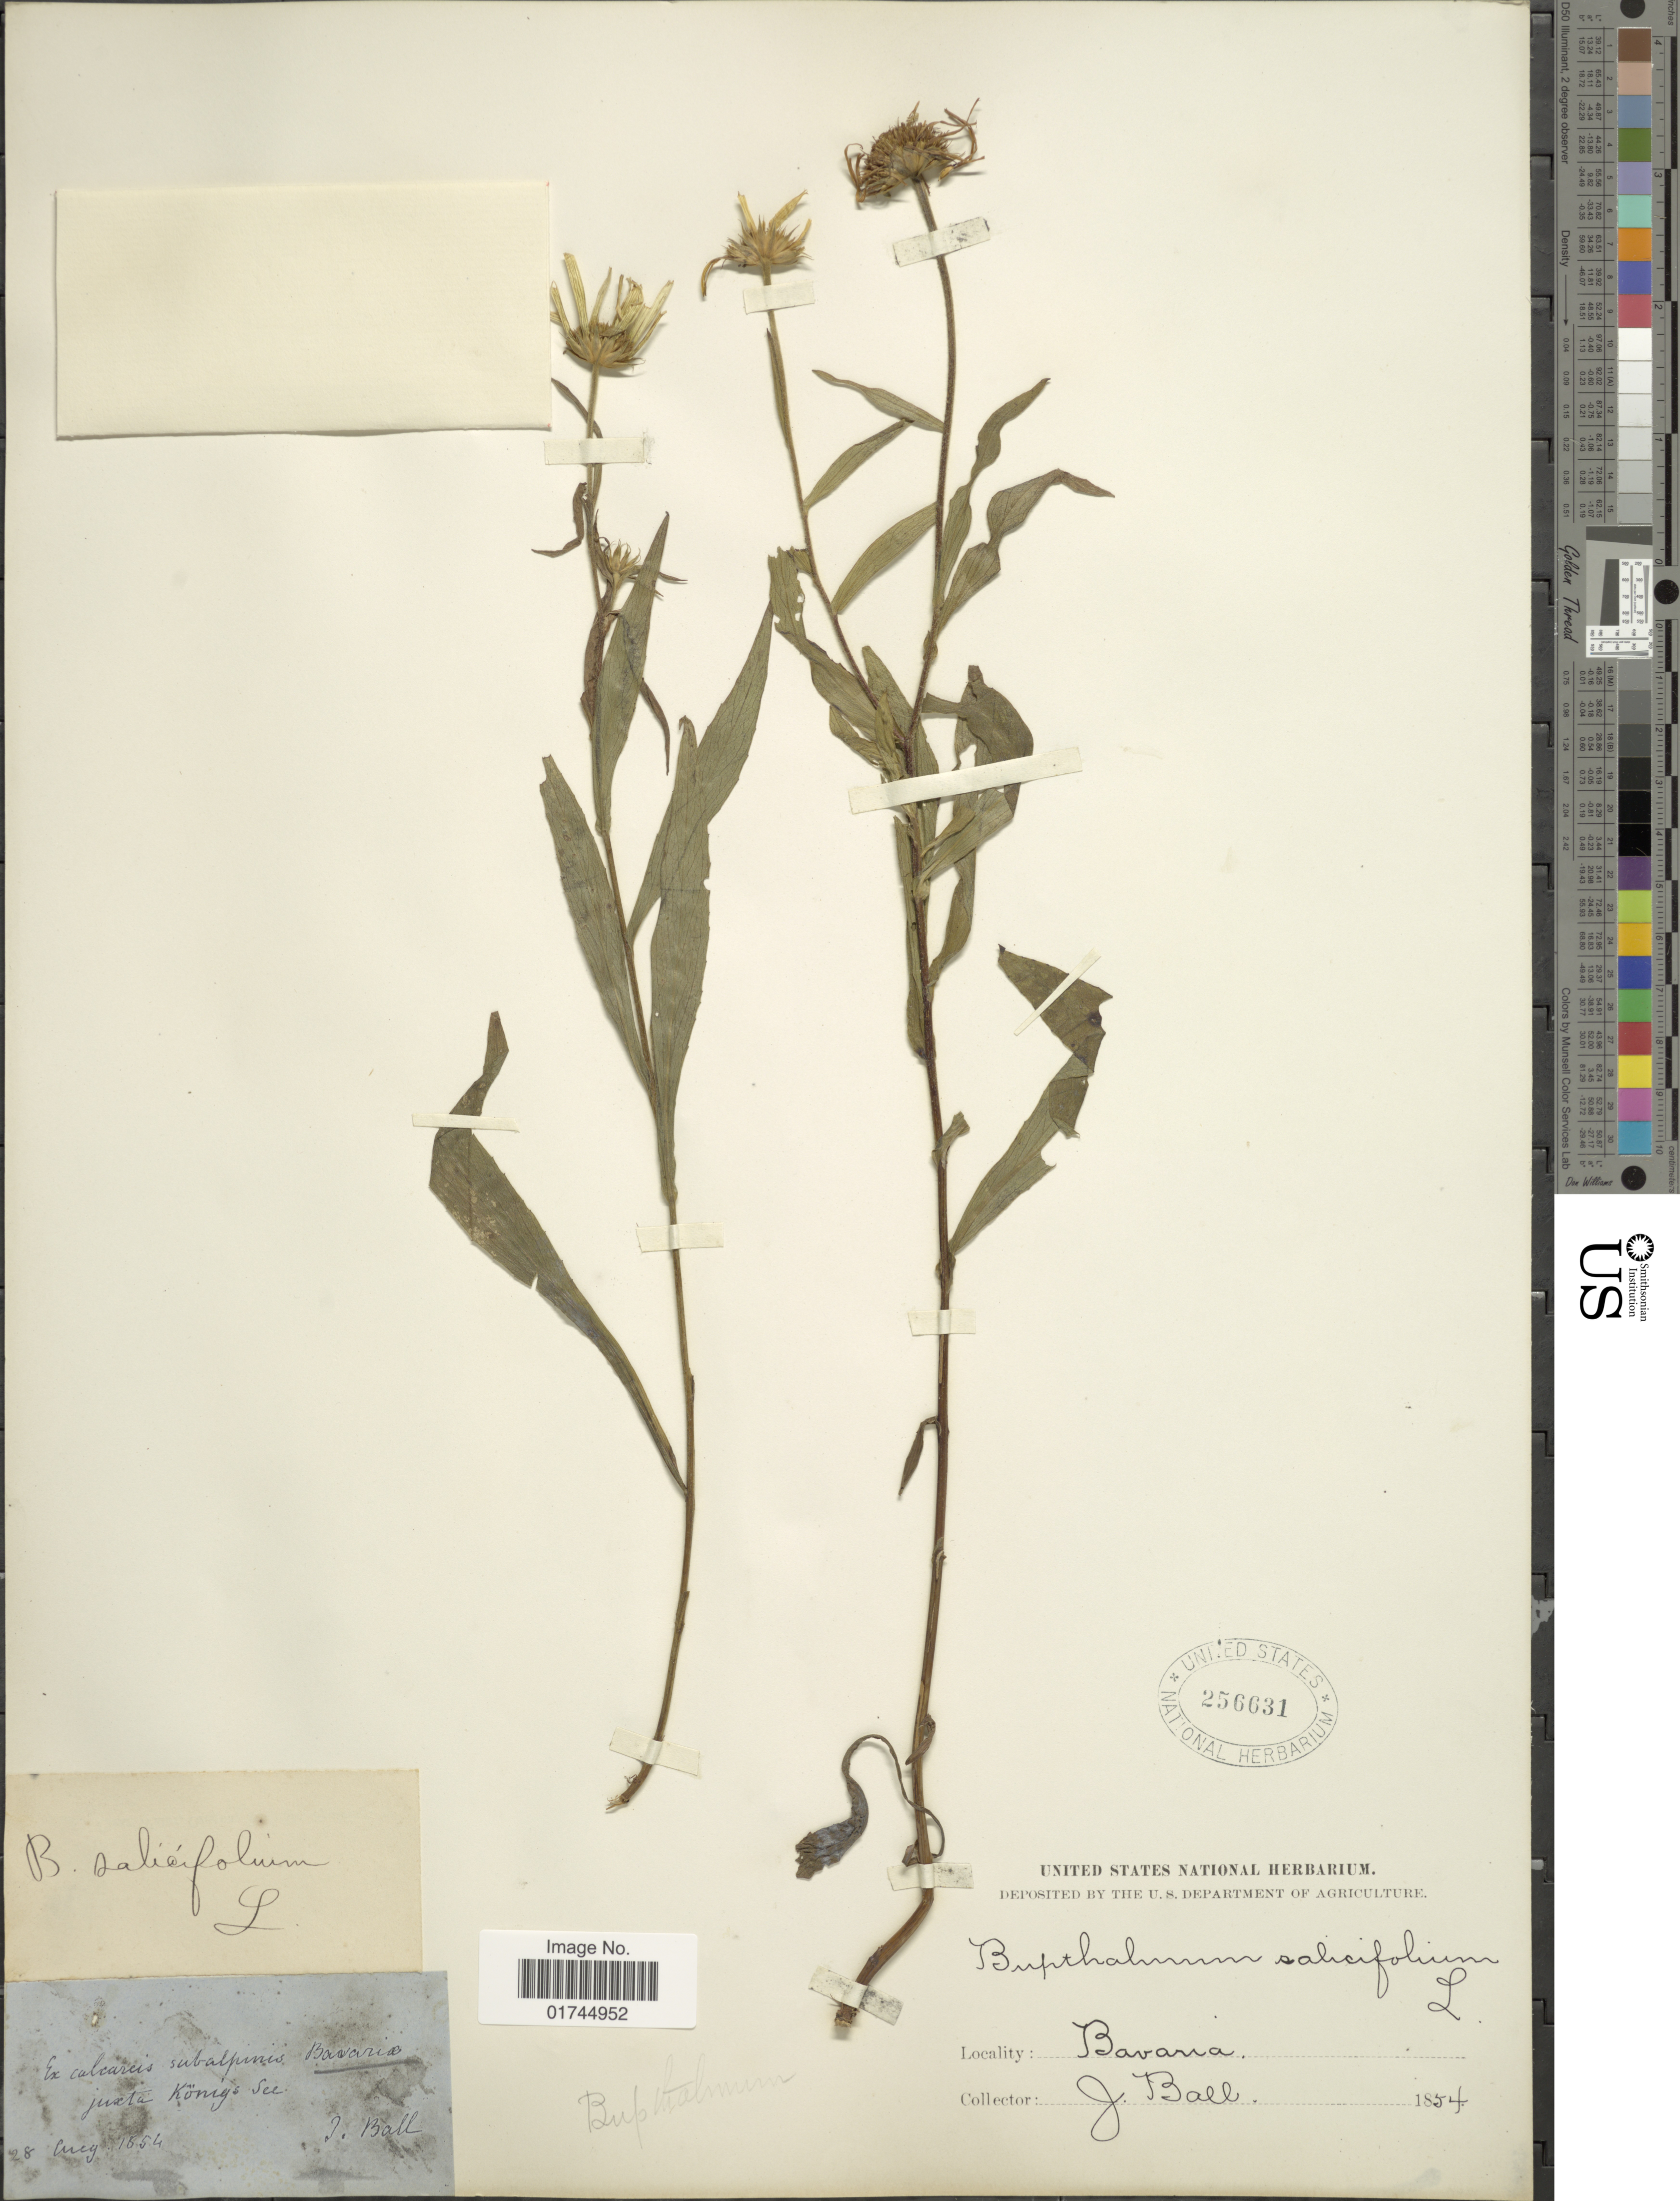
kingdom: Plantae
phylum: Tracheophyta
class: Magnoliopsida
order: Asterales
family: Asteraceae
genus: Buphthalmum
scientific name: Buphthalmum salicifolium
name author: L.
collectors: J. Ball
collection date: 1854-08-28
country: Germany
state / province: Bayern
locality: Bavaria. Jucta Königs Sec.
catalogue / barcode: US 256631